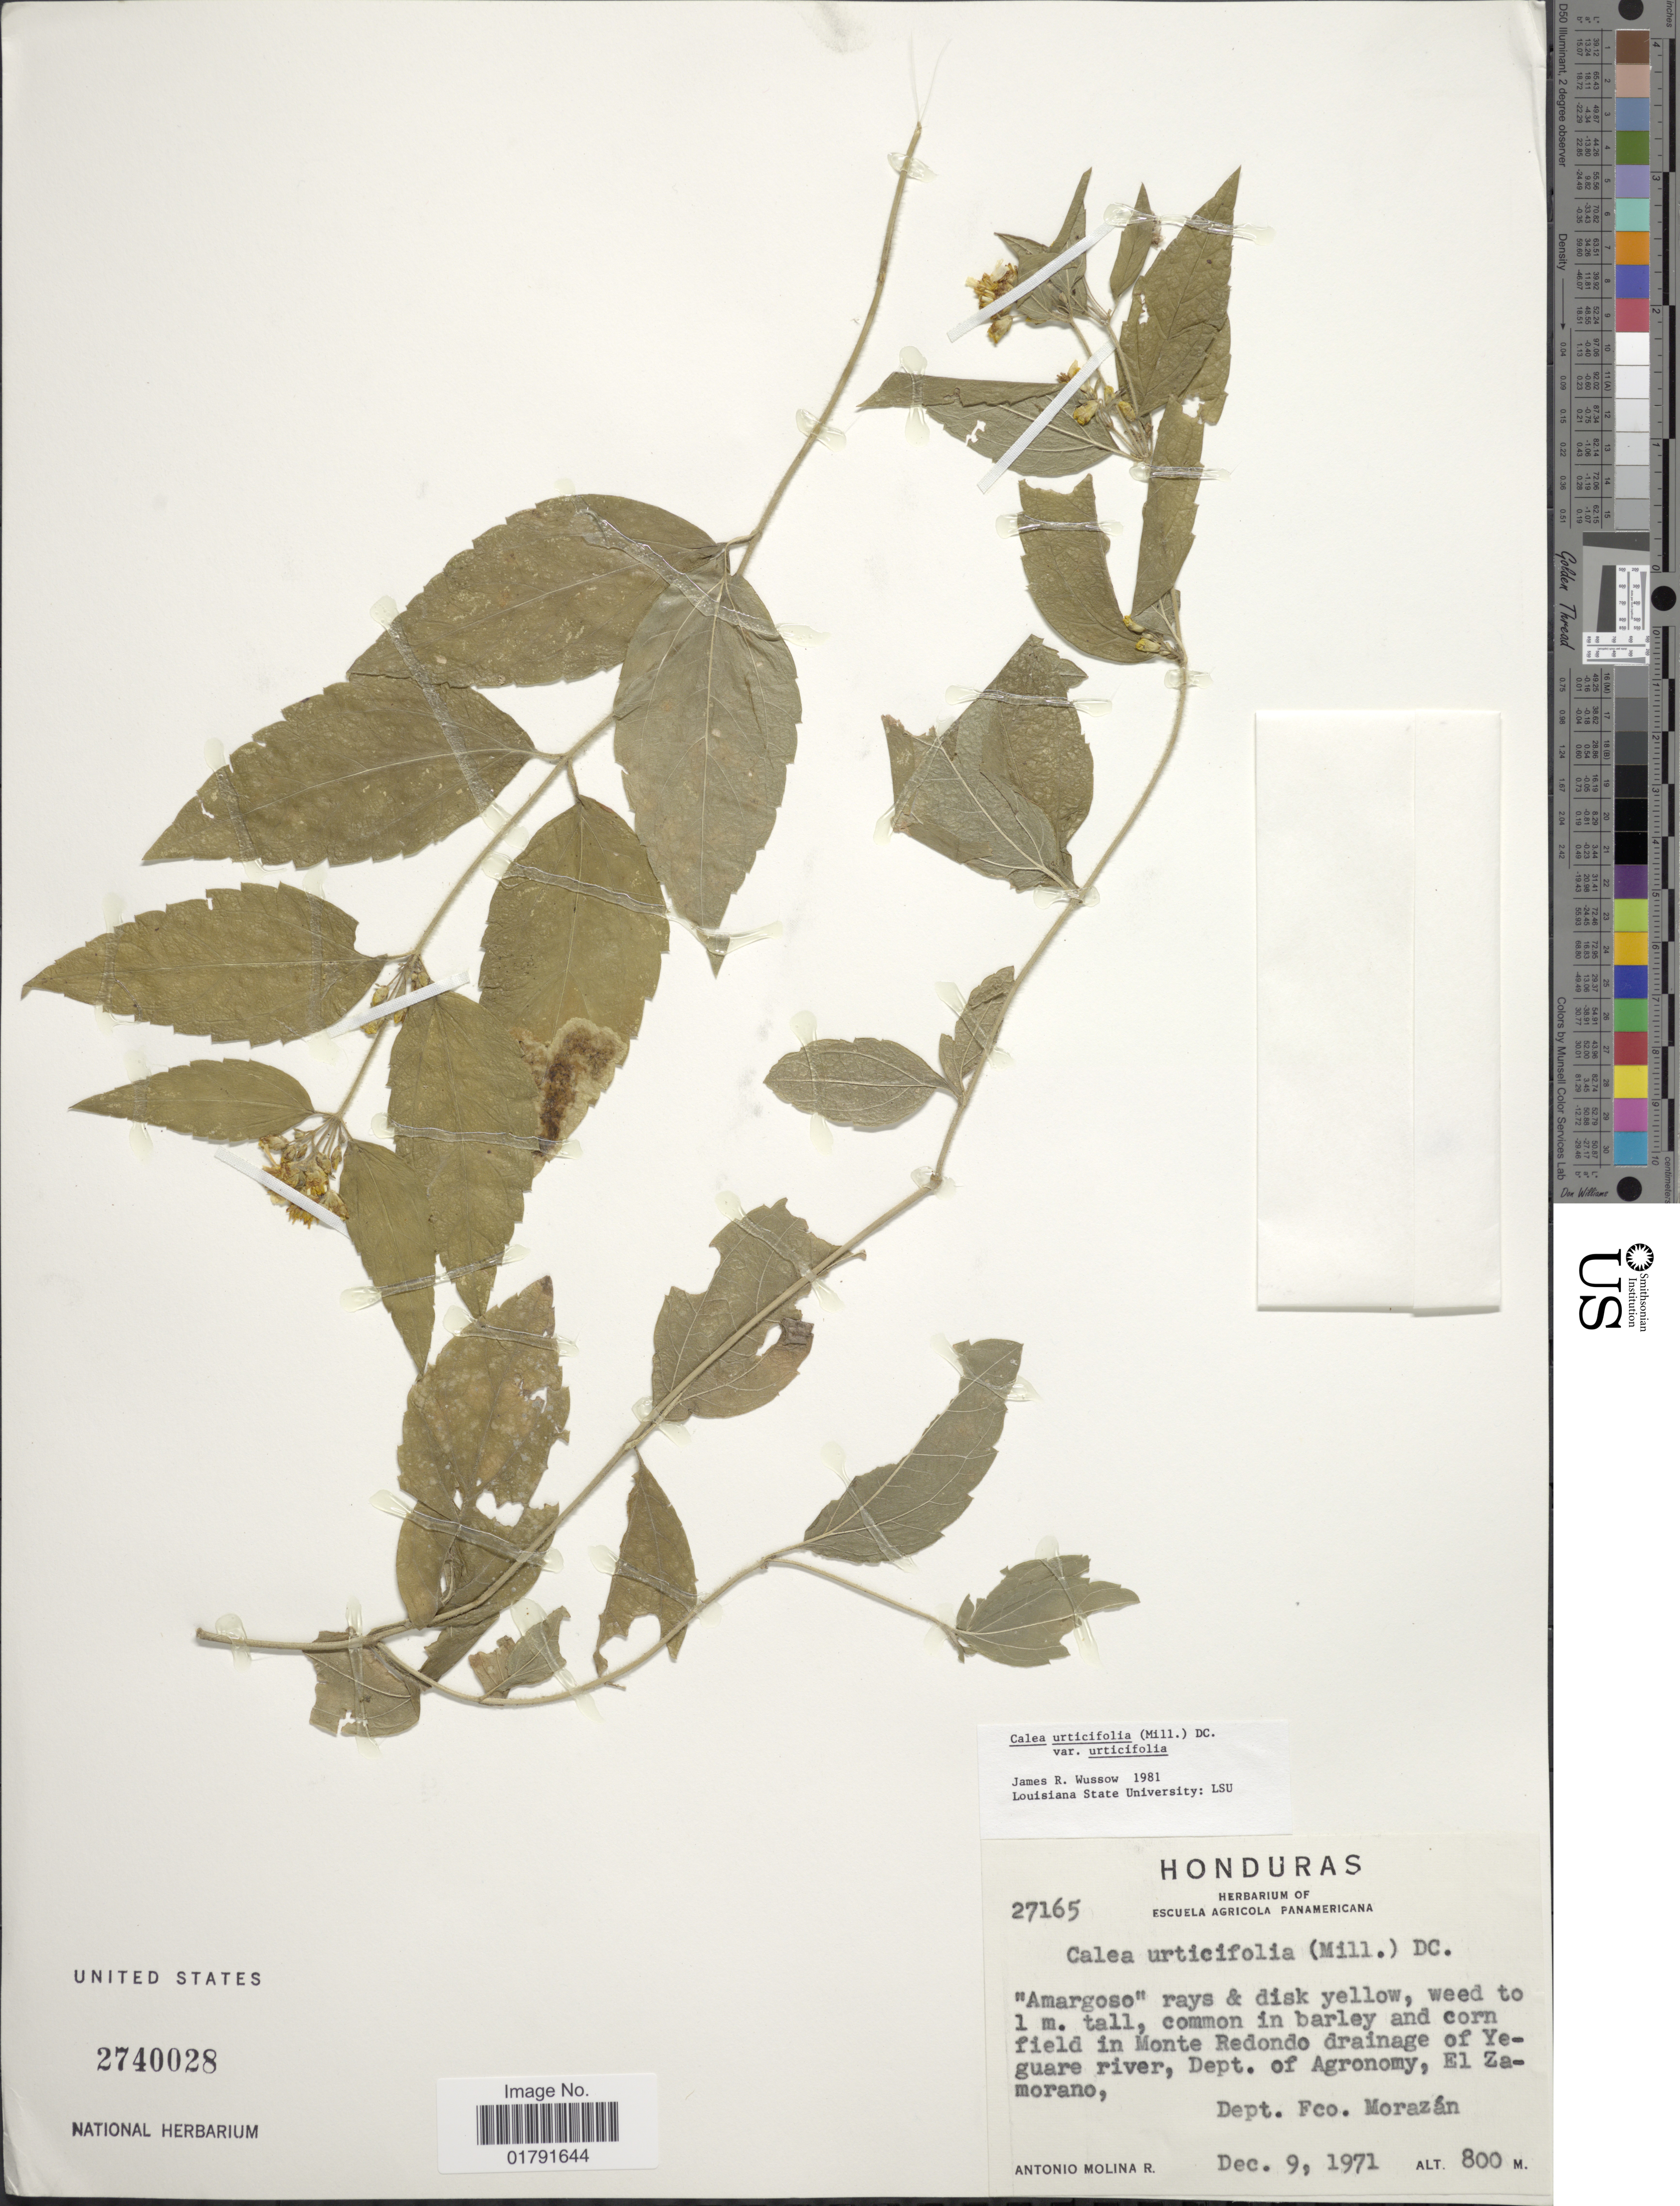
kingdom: Plantae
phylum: Tracheophyta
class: Magnoliopsida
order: Asterales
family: Asteraceae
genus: Calea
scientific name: Calea urticifolia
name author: (Mill.) DC.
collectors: A. Molina R.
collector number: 27165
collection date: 1971-12-09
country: Honduras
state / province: Fco. Morazán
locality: Common in barley and corn field in Monte Redondo drainage of Yeguare River, Dept. of Agronomy, El Zamorano.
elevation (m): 800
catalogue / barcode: US 2740028